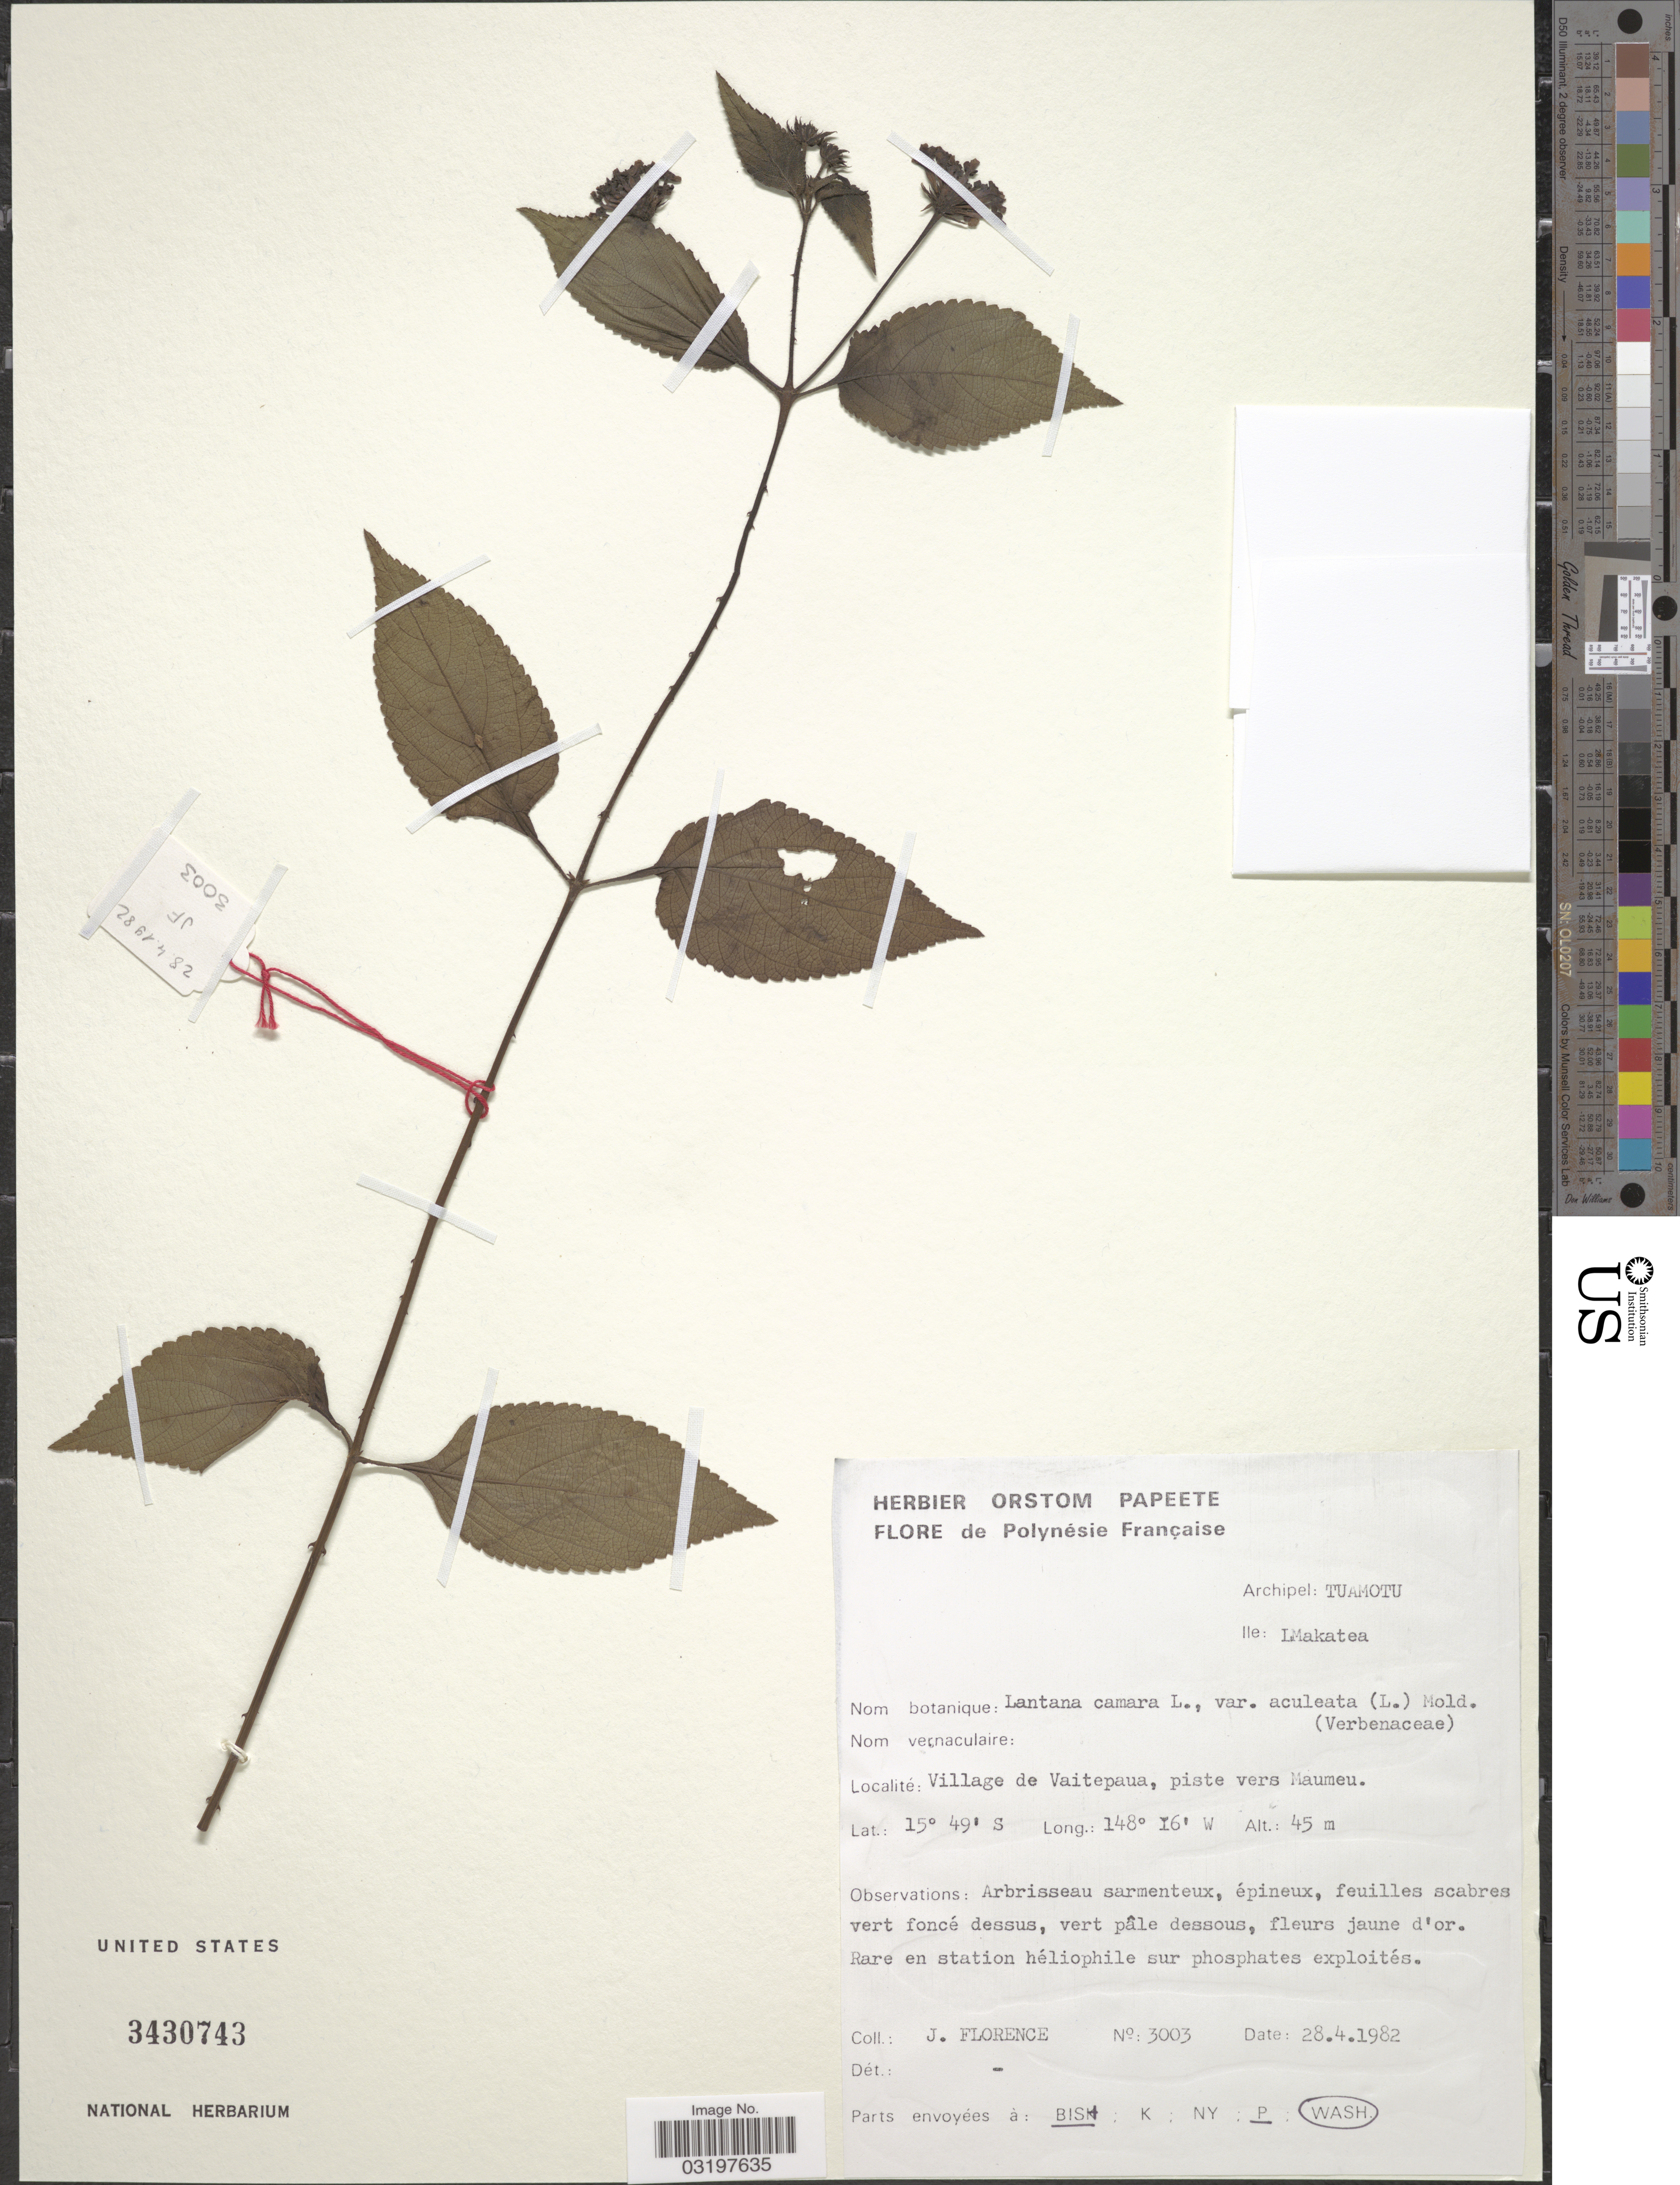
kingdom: Plantae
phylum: Tracheophyta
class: Magnoliopsida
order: Lamiales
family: Verbenaceae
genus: Lantana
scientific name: Lantana camara var. aculeata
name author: (L.) Moldenke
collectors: J. Florence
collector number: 3003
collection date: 1982-04-28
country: French Polynesia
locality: Polynésie Française. Archipel: Tuamotu. Ile: LMakatea. Village de Vaitepaua, piste vers Maumeu.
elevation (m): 45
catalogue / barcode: US 3430743